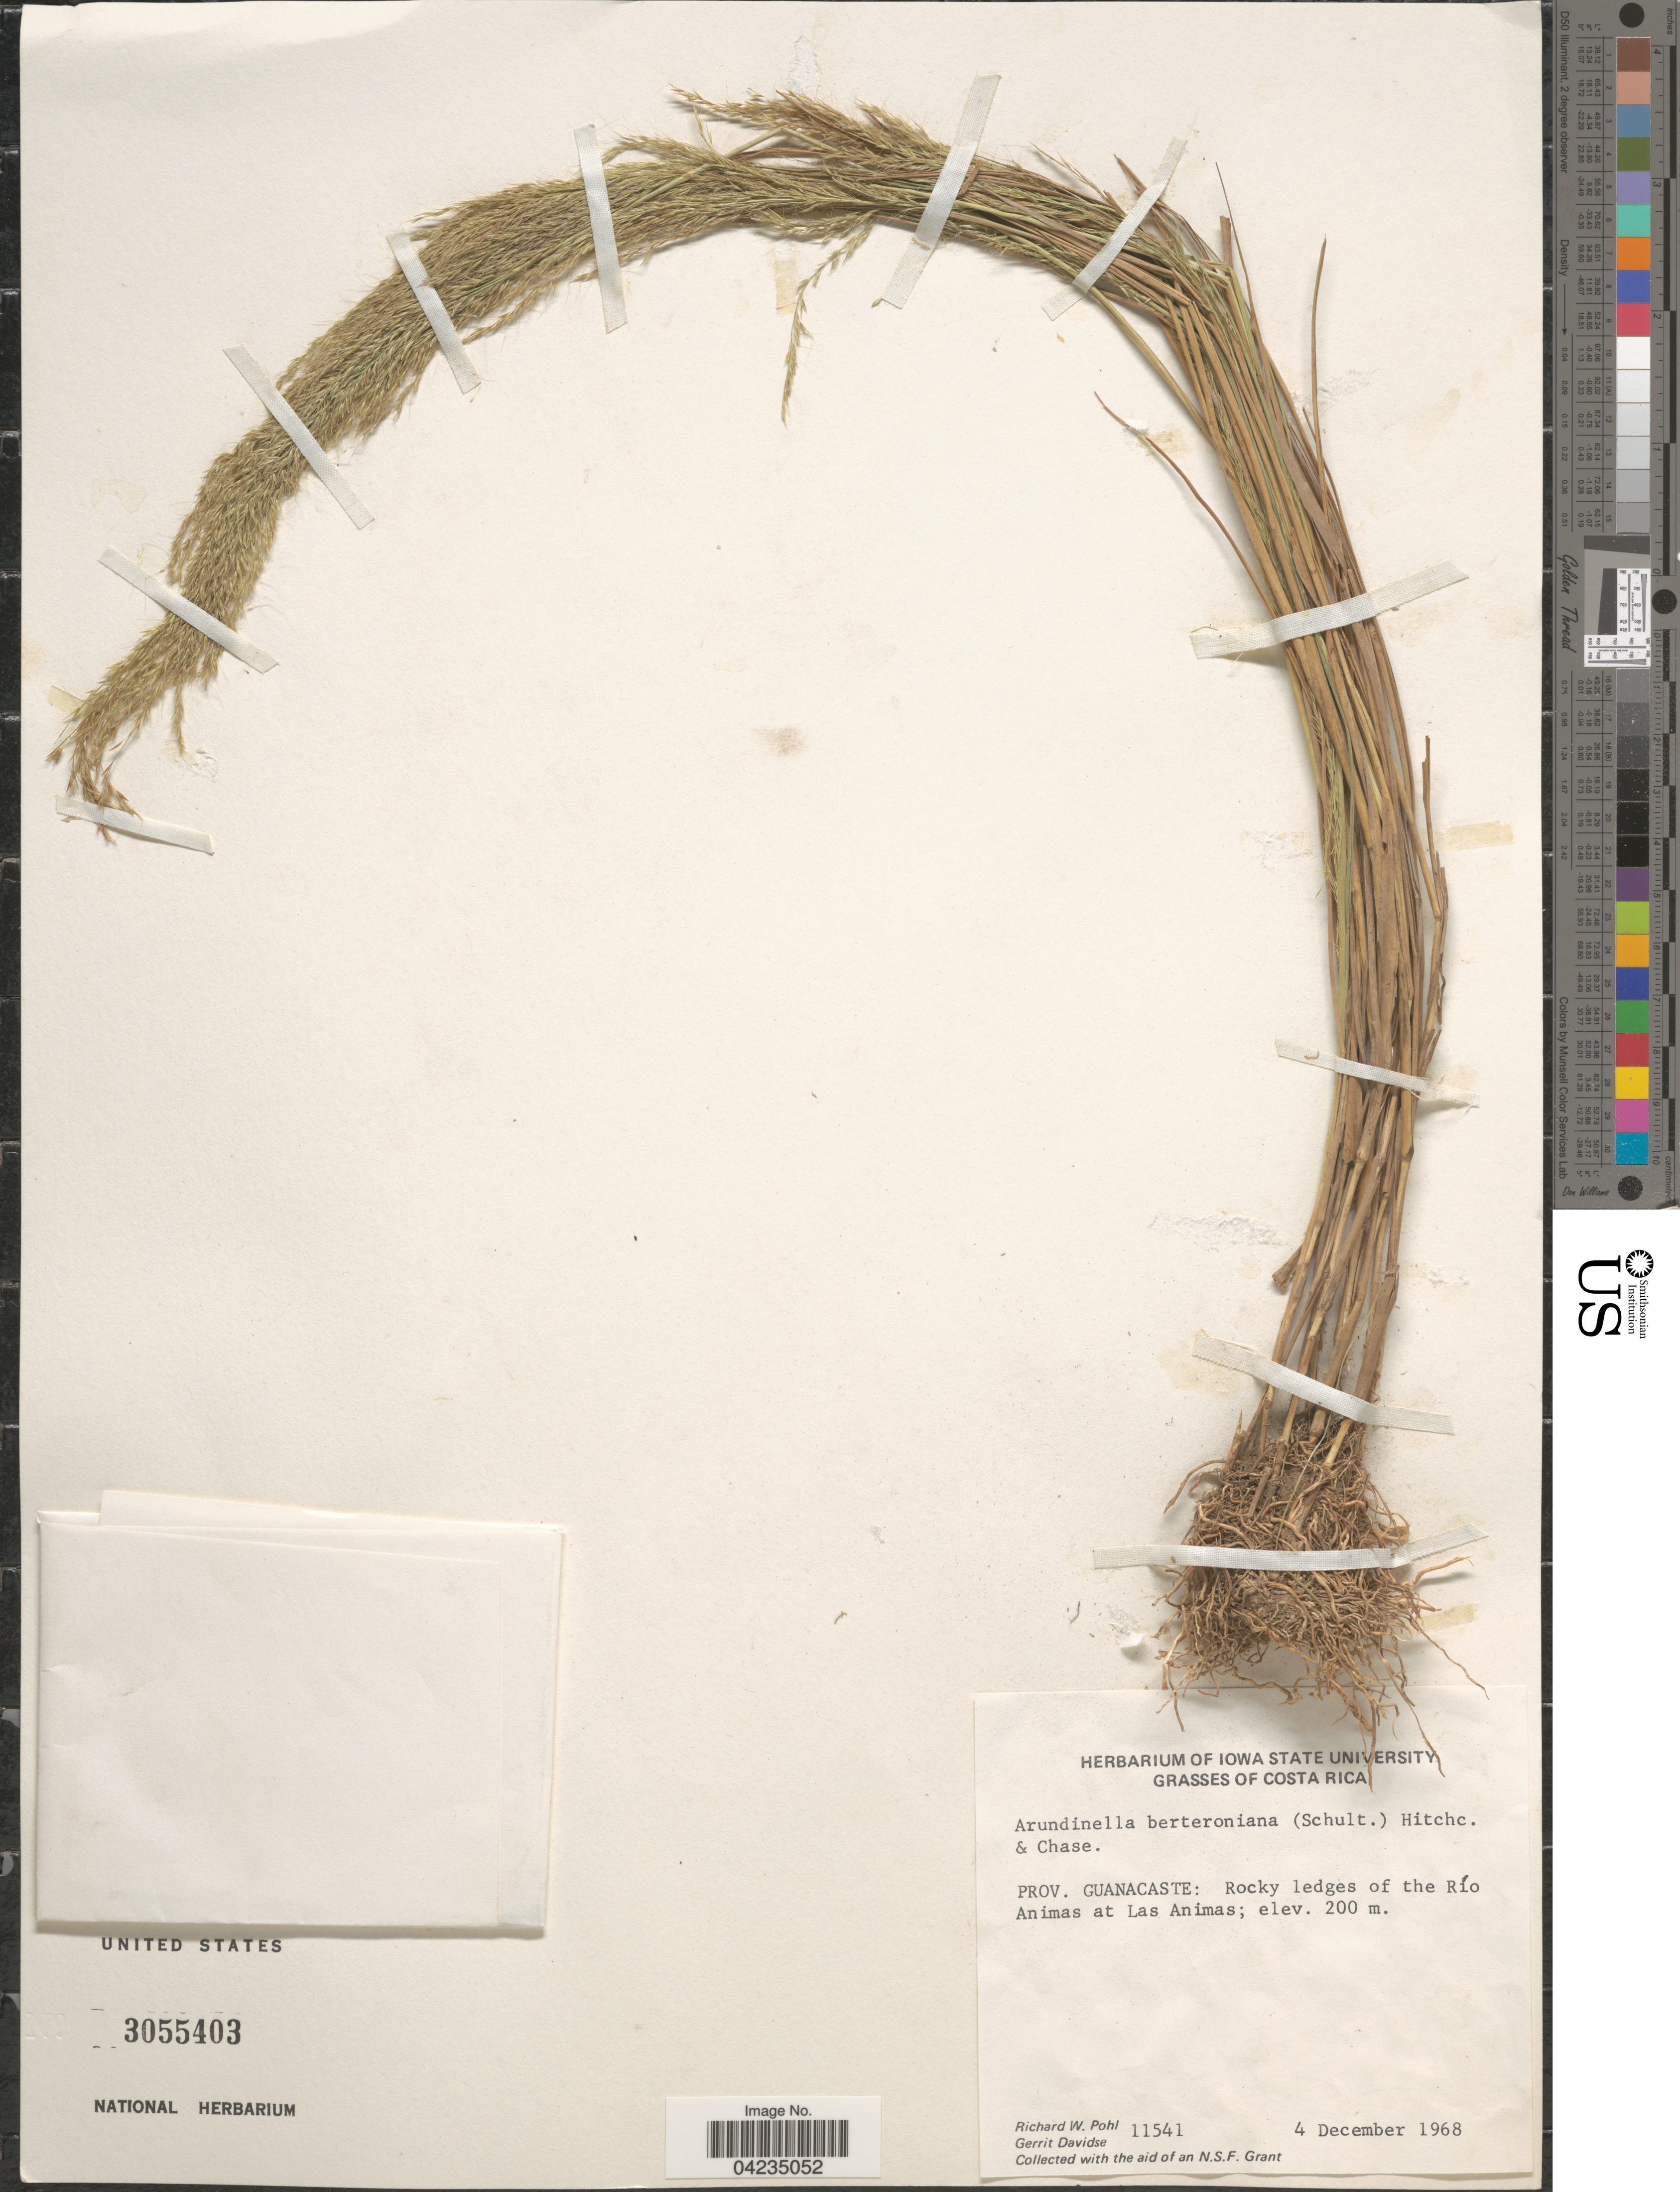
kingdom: Plantae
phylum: Tracheophyta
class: Liliopsida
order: Poales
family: Poaceae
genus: Arundinella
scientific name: Arundinella berteroniana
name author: (Schult.) Hitchc. & Chase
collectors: R. W. Pohl & G. Davidse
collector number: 11541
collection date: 1968-12-04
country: Costa Rica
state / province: Guanacaste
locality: Rocky ledges of the Río Animas at Las Animas.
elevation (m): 200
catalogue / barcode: US 3055403